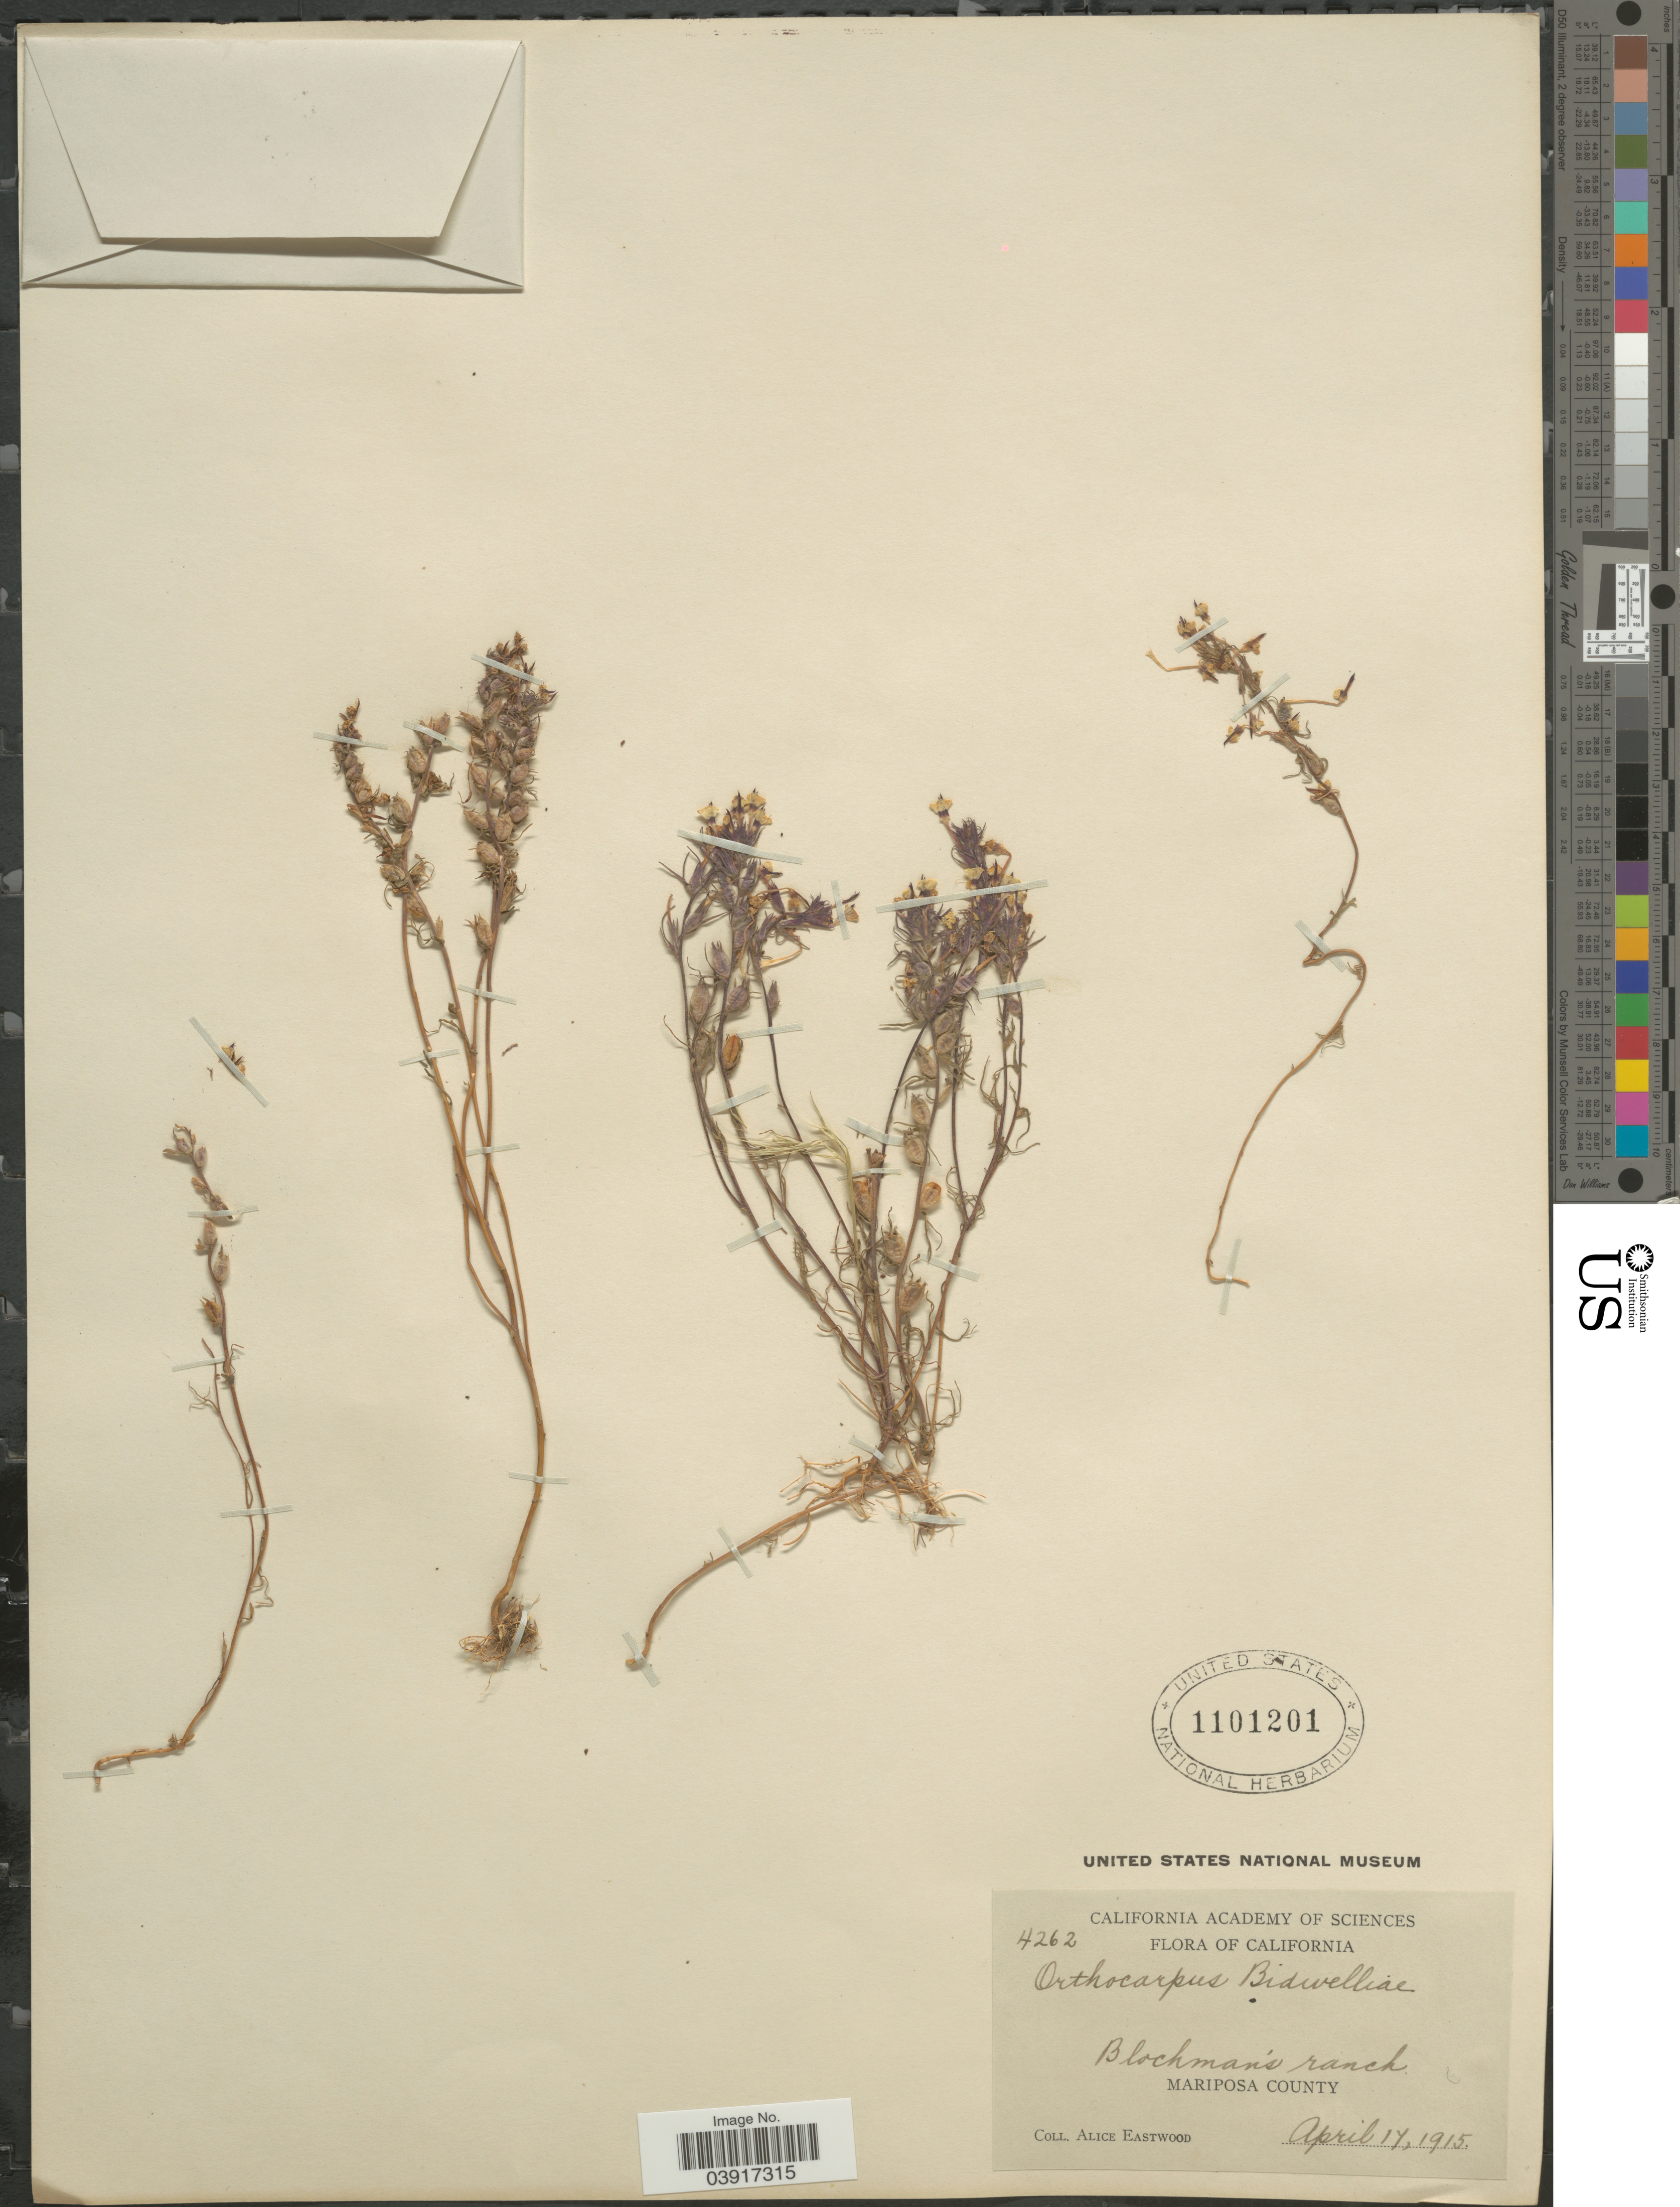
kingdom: Plantae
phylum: Tracheophyta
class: Magnoliopsida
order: Lamiales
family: Orobanchaceae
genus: Orthocarpus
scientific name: Orthocarpus erianthus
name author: Benth.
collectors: A. Eastwood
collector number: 4262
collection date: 1915-04-17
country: United States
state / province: California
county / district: Mariposa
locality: Blockman's ranch. Mariposa County.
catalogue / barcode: US 1101201